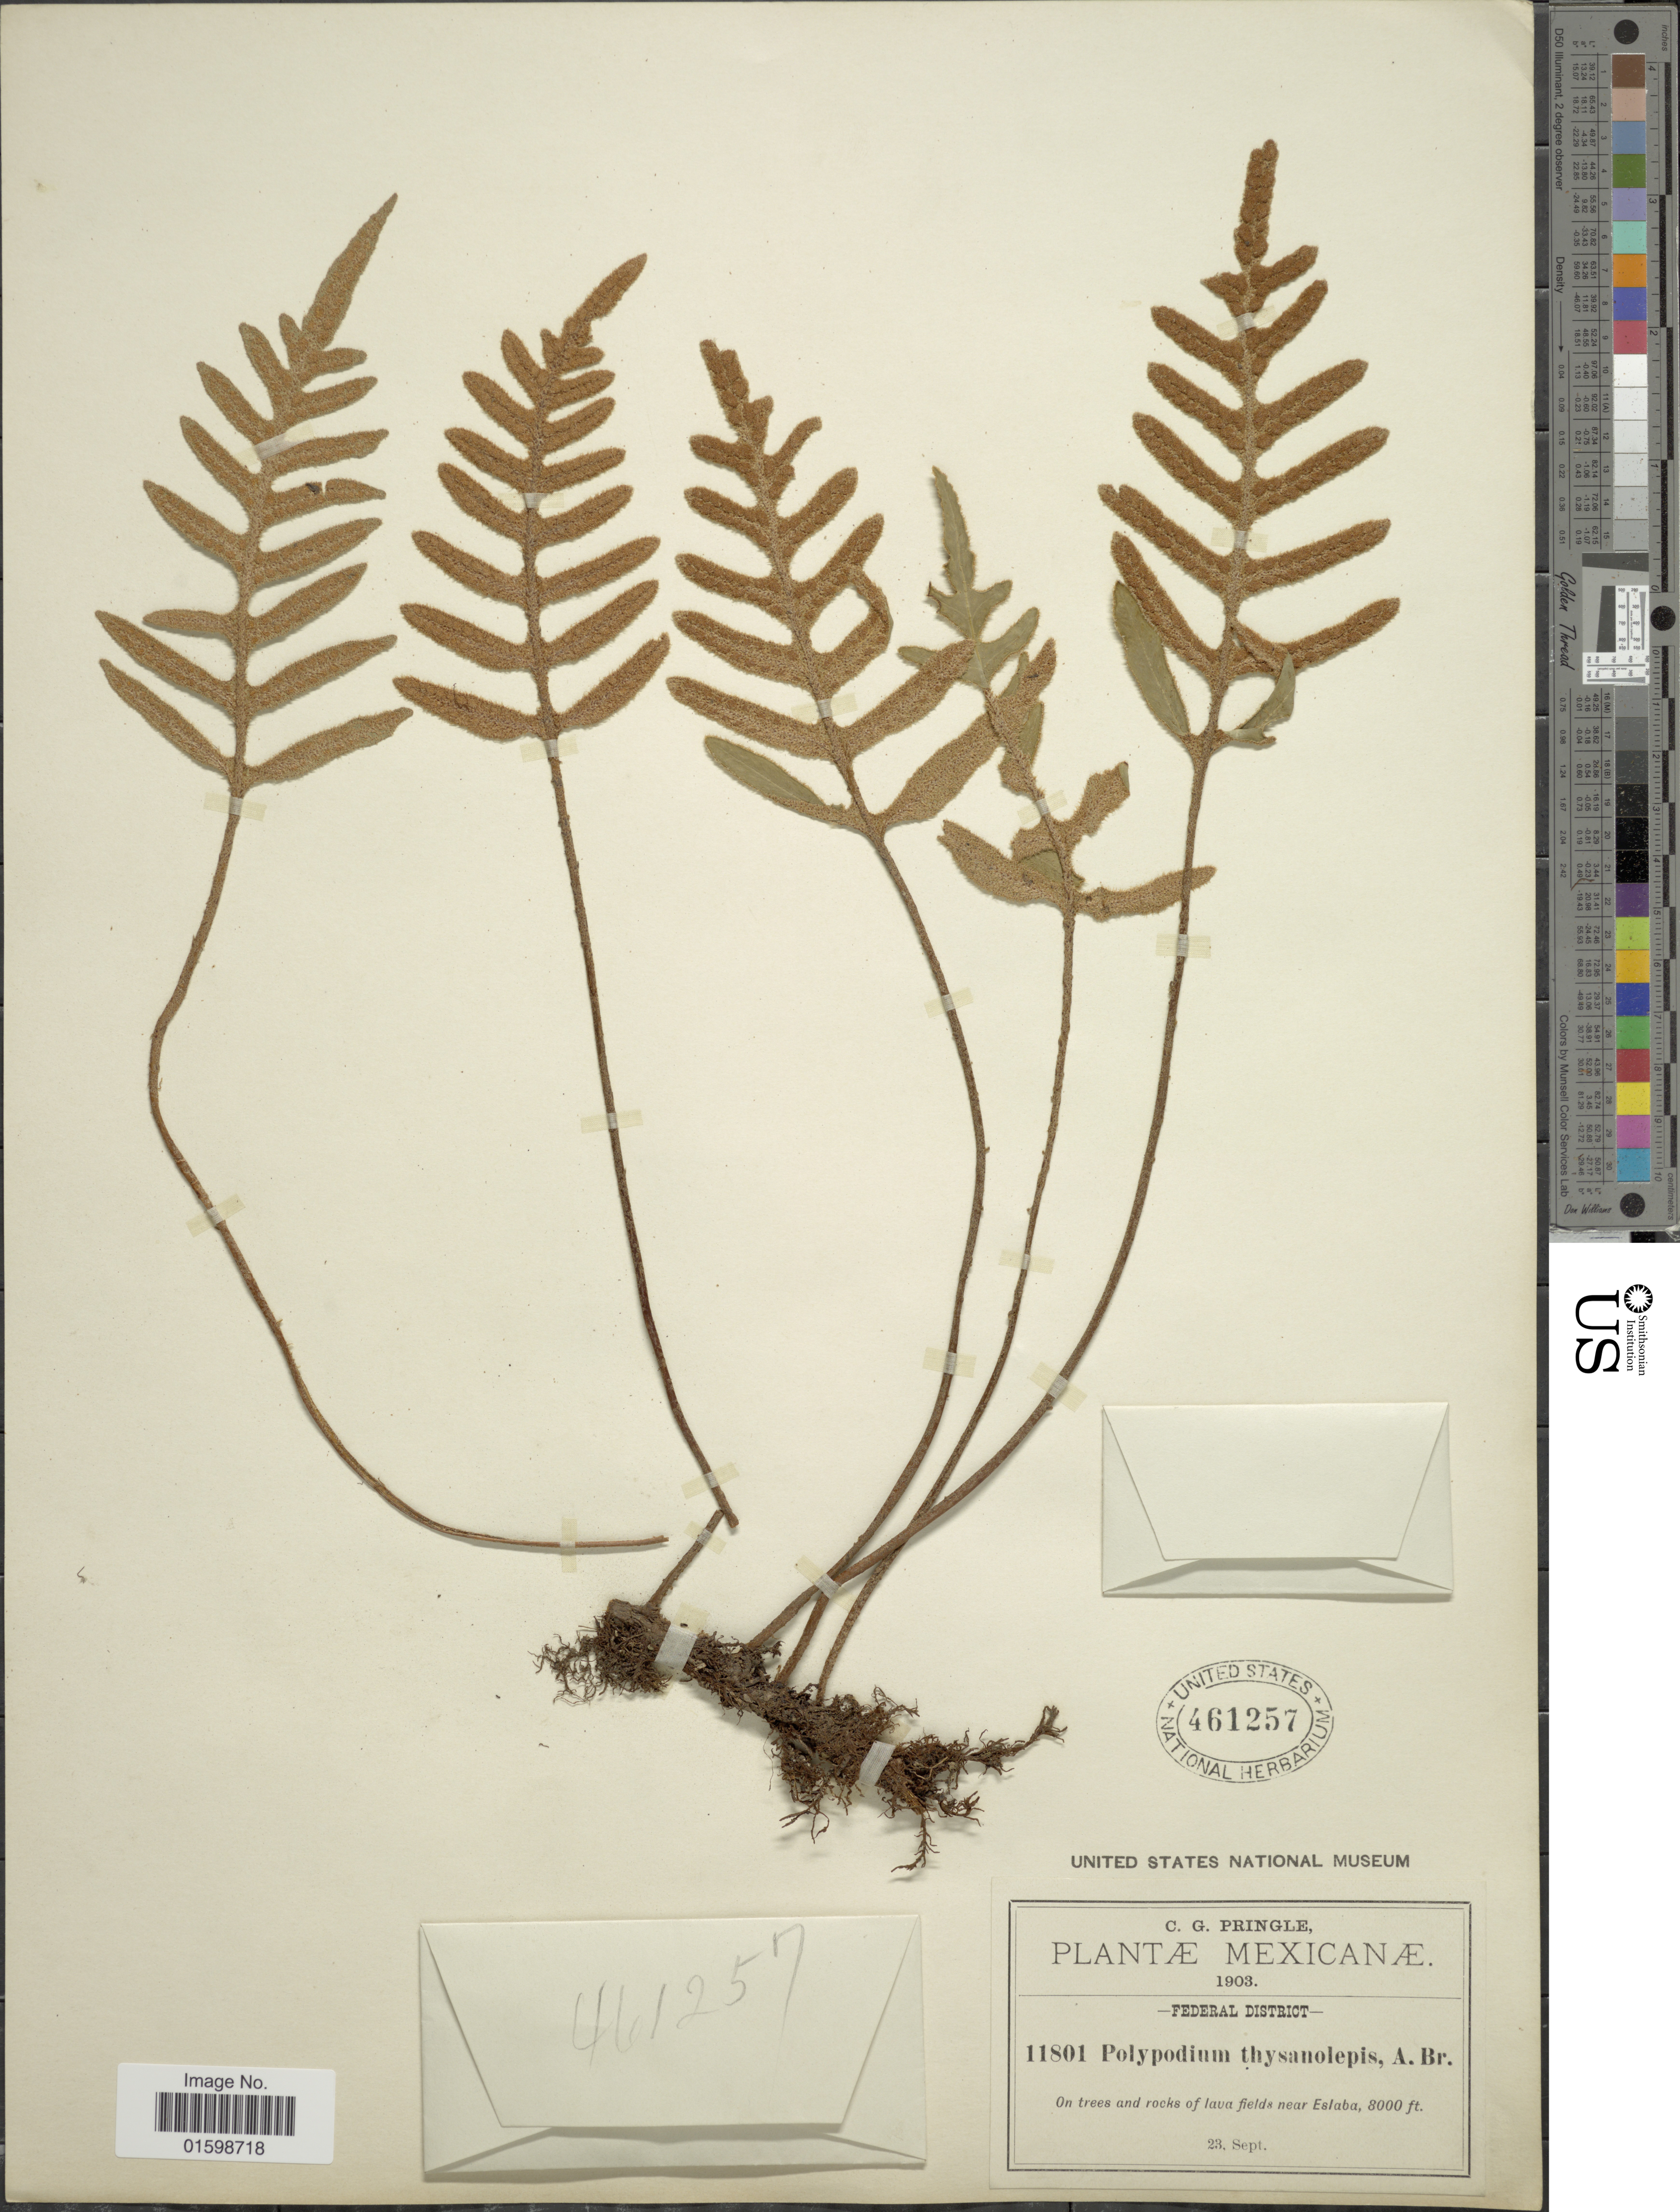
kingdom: Plantae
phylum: Tracheophyta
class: Polypodiopsida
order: Polypodiales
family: Polypodiaceae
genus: Pleopeltis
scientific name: Pleopeltis thyssanolepis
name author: (A. Braun ex Klotzsch) E.G. Andrews & Windham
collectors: C. G. Pringle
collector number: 11801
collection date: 1903-09-23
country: Mexico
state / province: Distrito Federal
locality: Federal District, on trees and rocks of lava fields near Eslaba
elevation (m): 2438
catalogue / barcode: US 461257